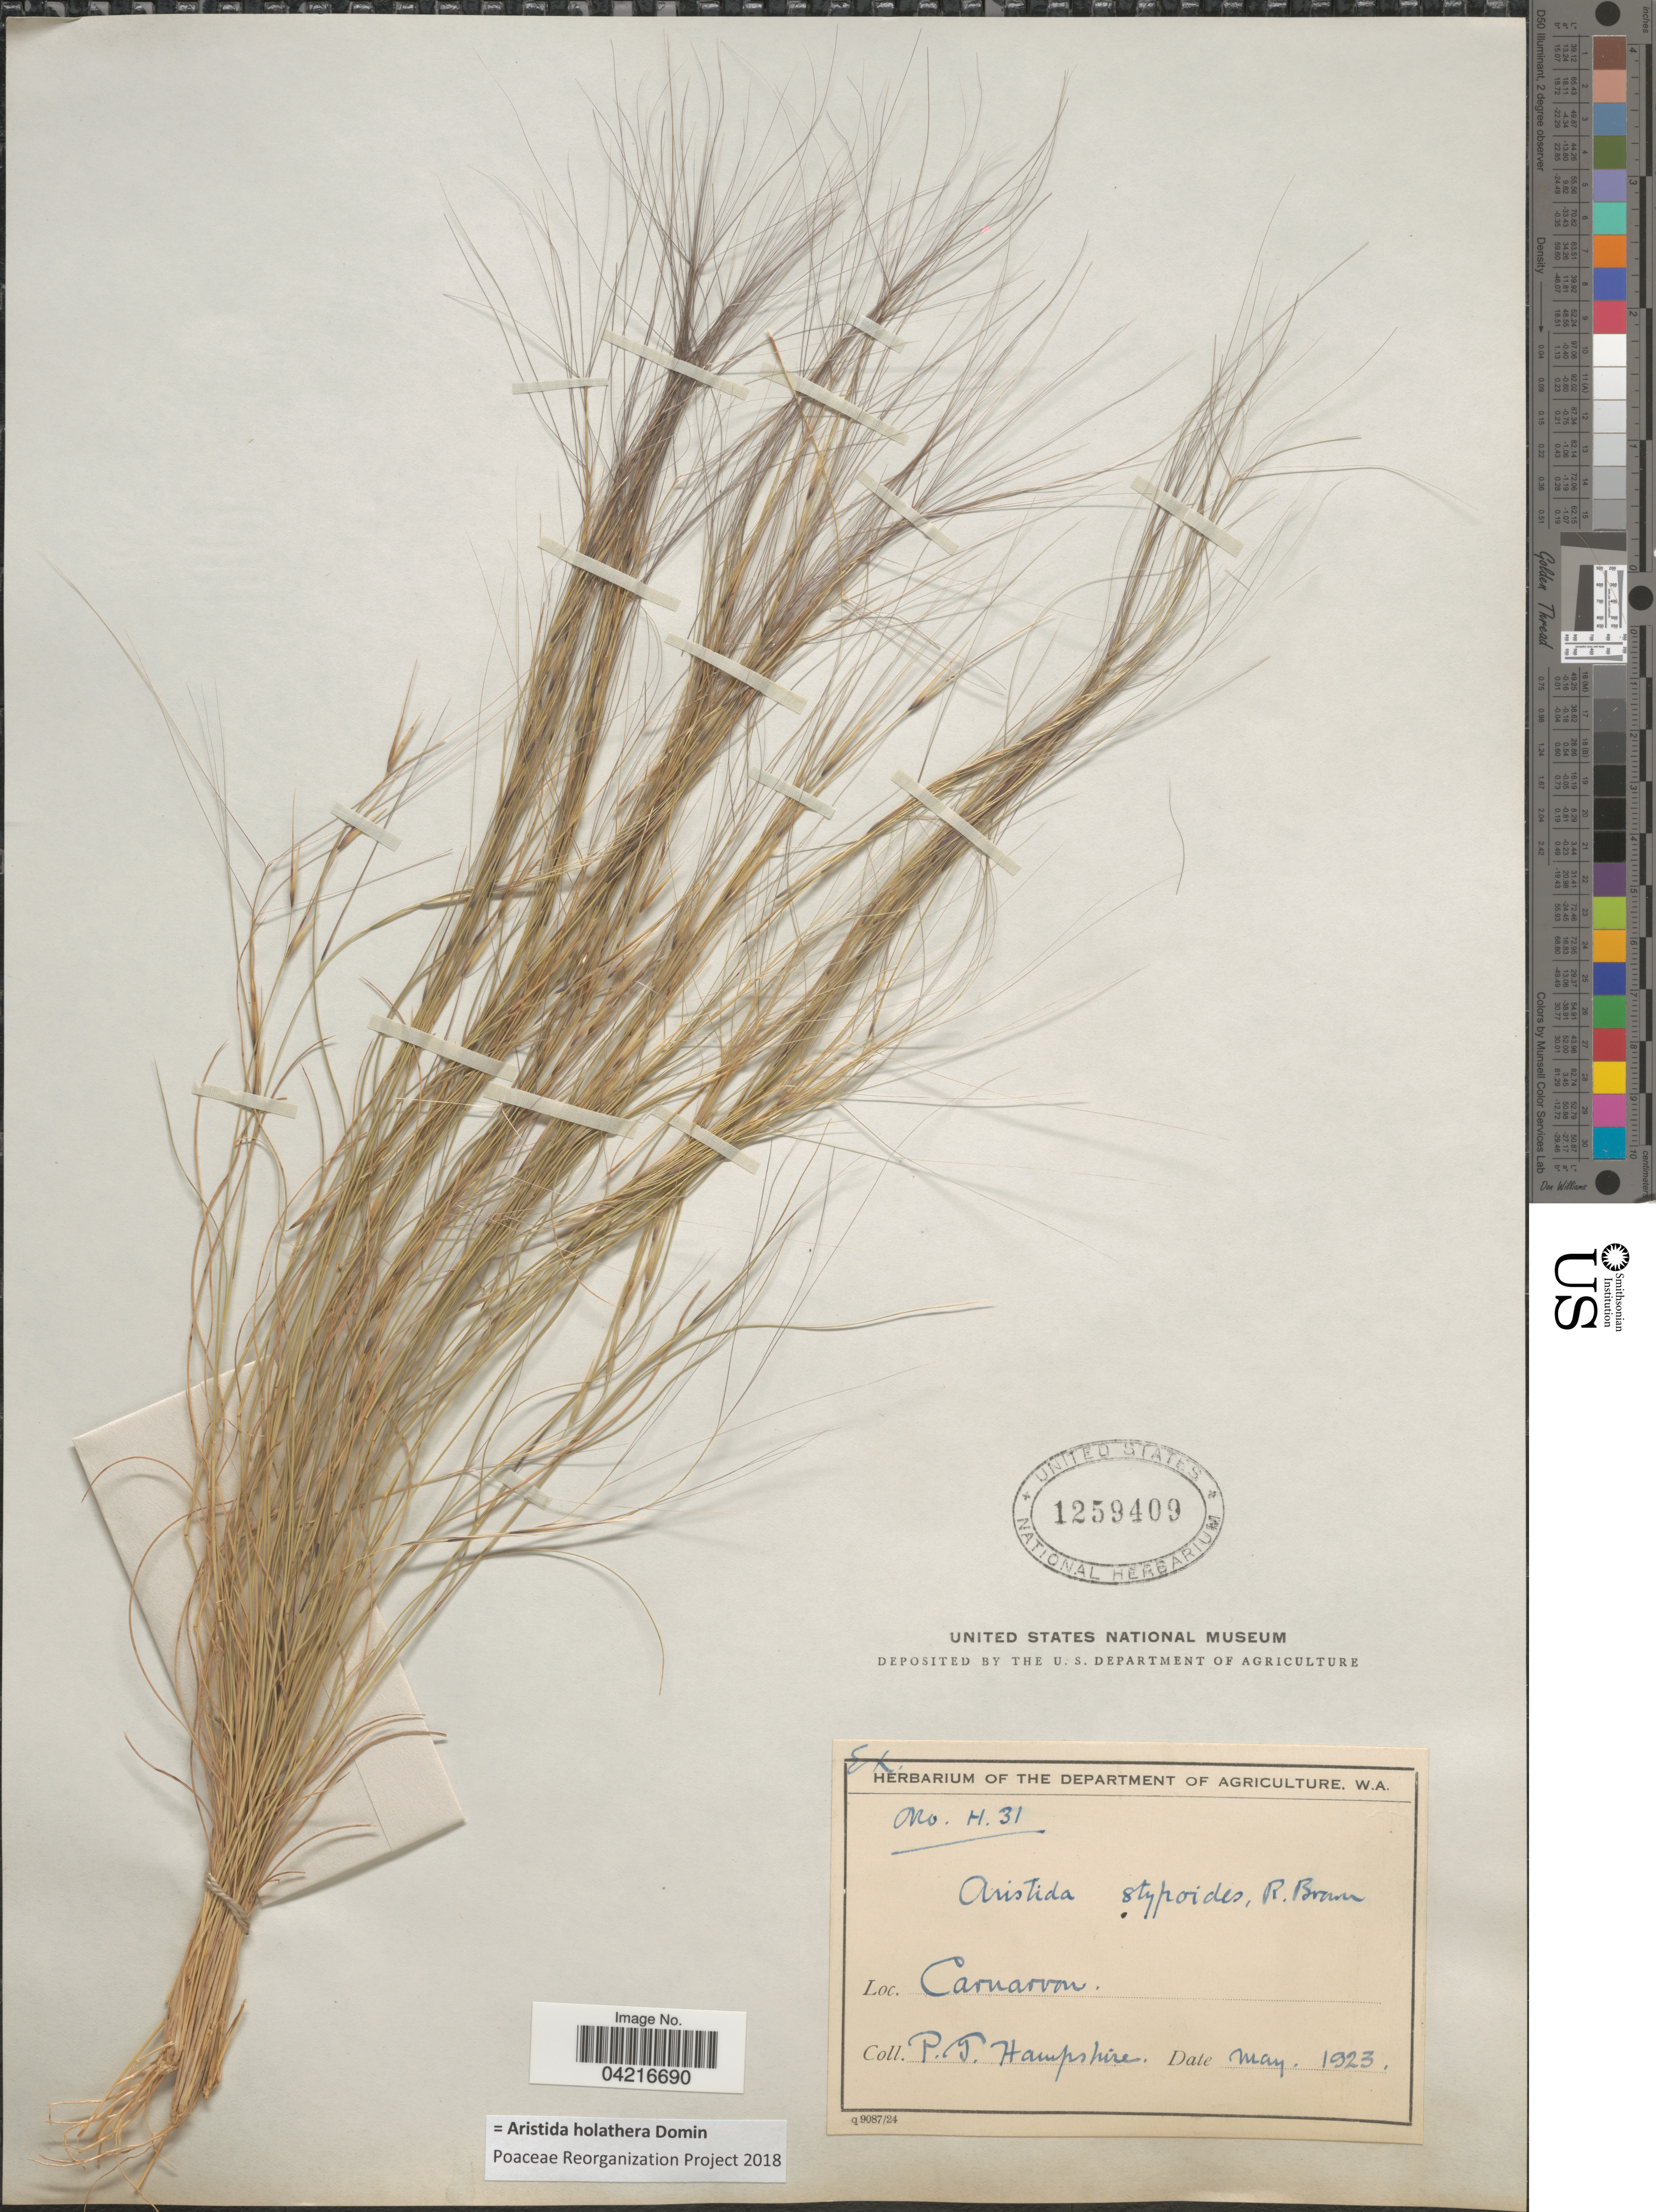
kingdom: Plantae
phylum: Tracheophyta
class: Liliopsida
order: Poales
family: Poaceae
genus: Aristida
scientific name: Aristida holathera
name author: Domin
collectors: P. Hampshire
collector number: H31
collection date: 1923-05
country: Australia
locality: Carnarvon.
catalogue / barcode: US 1259409